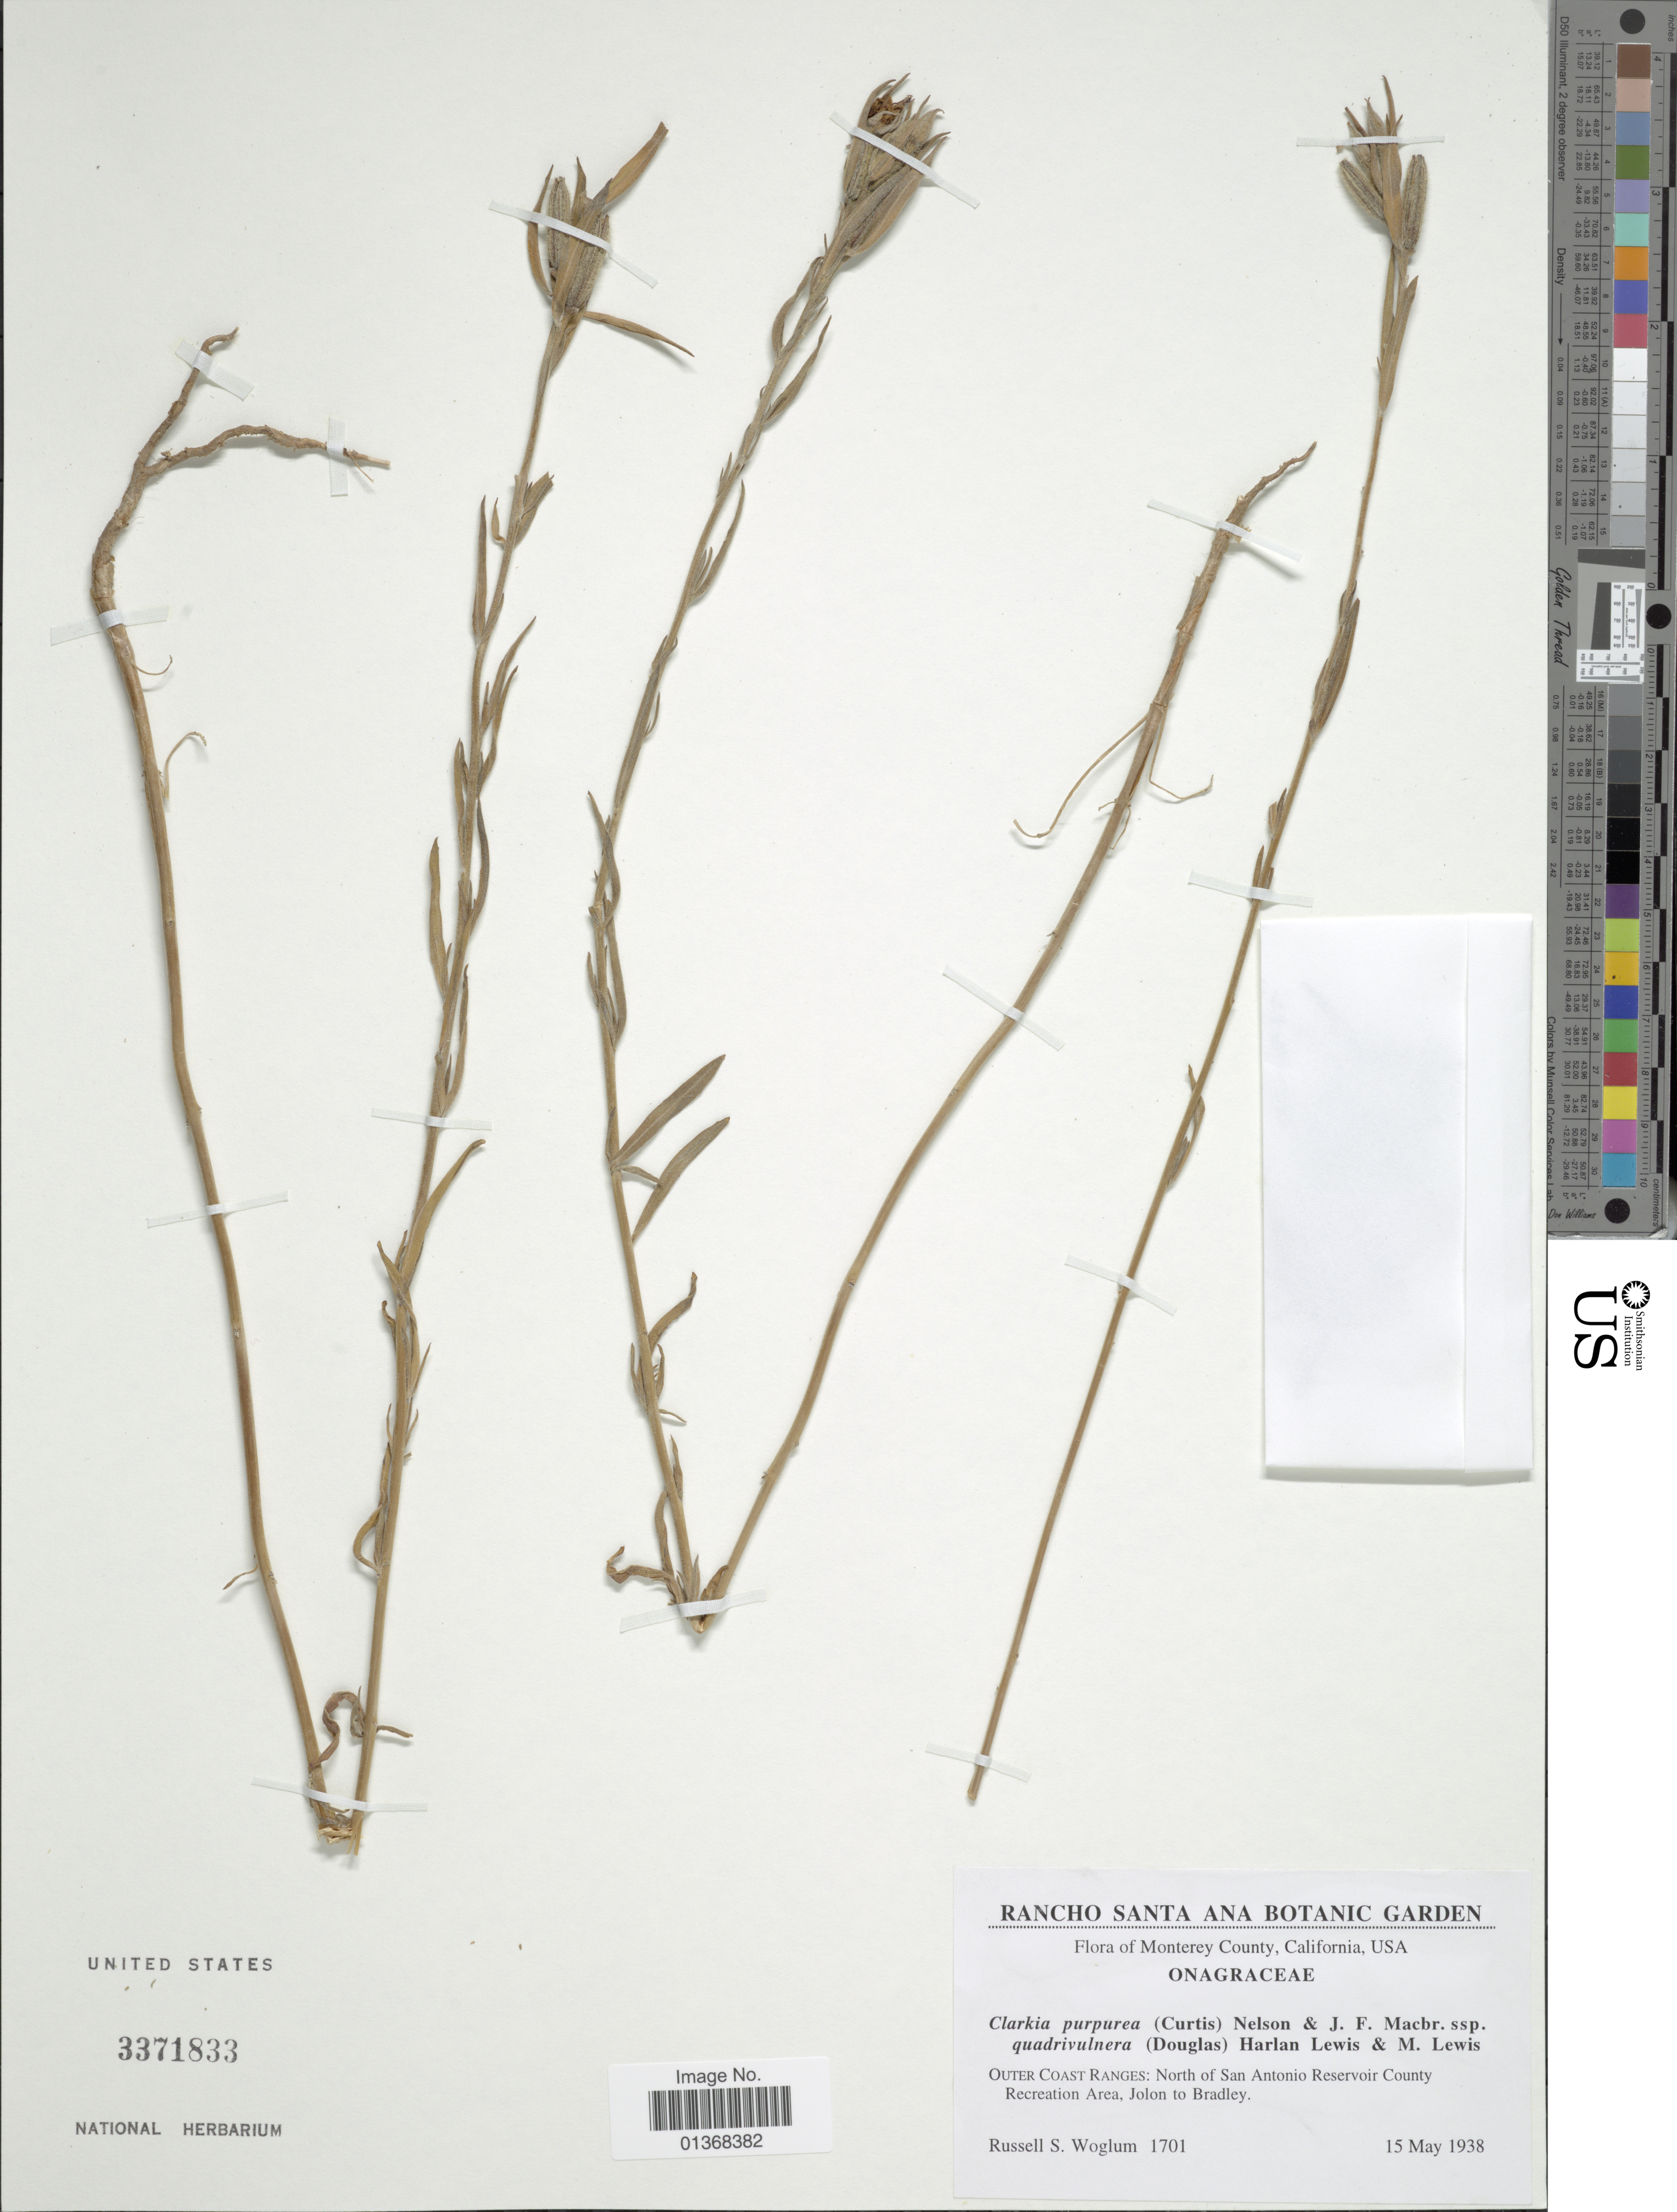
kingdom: Plantae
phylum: Tracheophyta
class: Magnoliopsida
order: Myrtales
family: Onagraceae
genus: Clarkia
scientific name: Clarkia purpurea subsp. quadrivulnera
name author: (Douglas) H.F. Lewis & M.R. Lewis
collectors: R. Woglum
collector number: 1701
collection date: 1938-05-15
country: United States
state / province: California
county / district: Monterey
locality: Monterey County, Outer Coast Ranges: North of San Antonio Reservoir County Recreation Area, Jolon to Bradley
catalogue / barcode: US 3371833